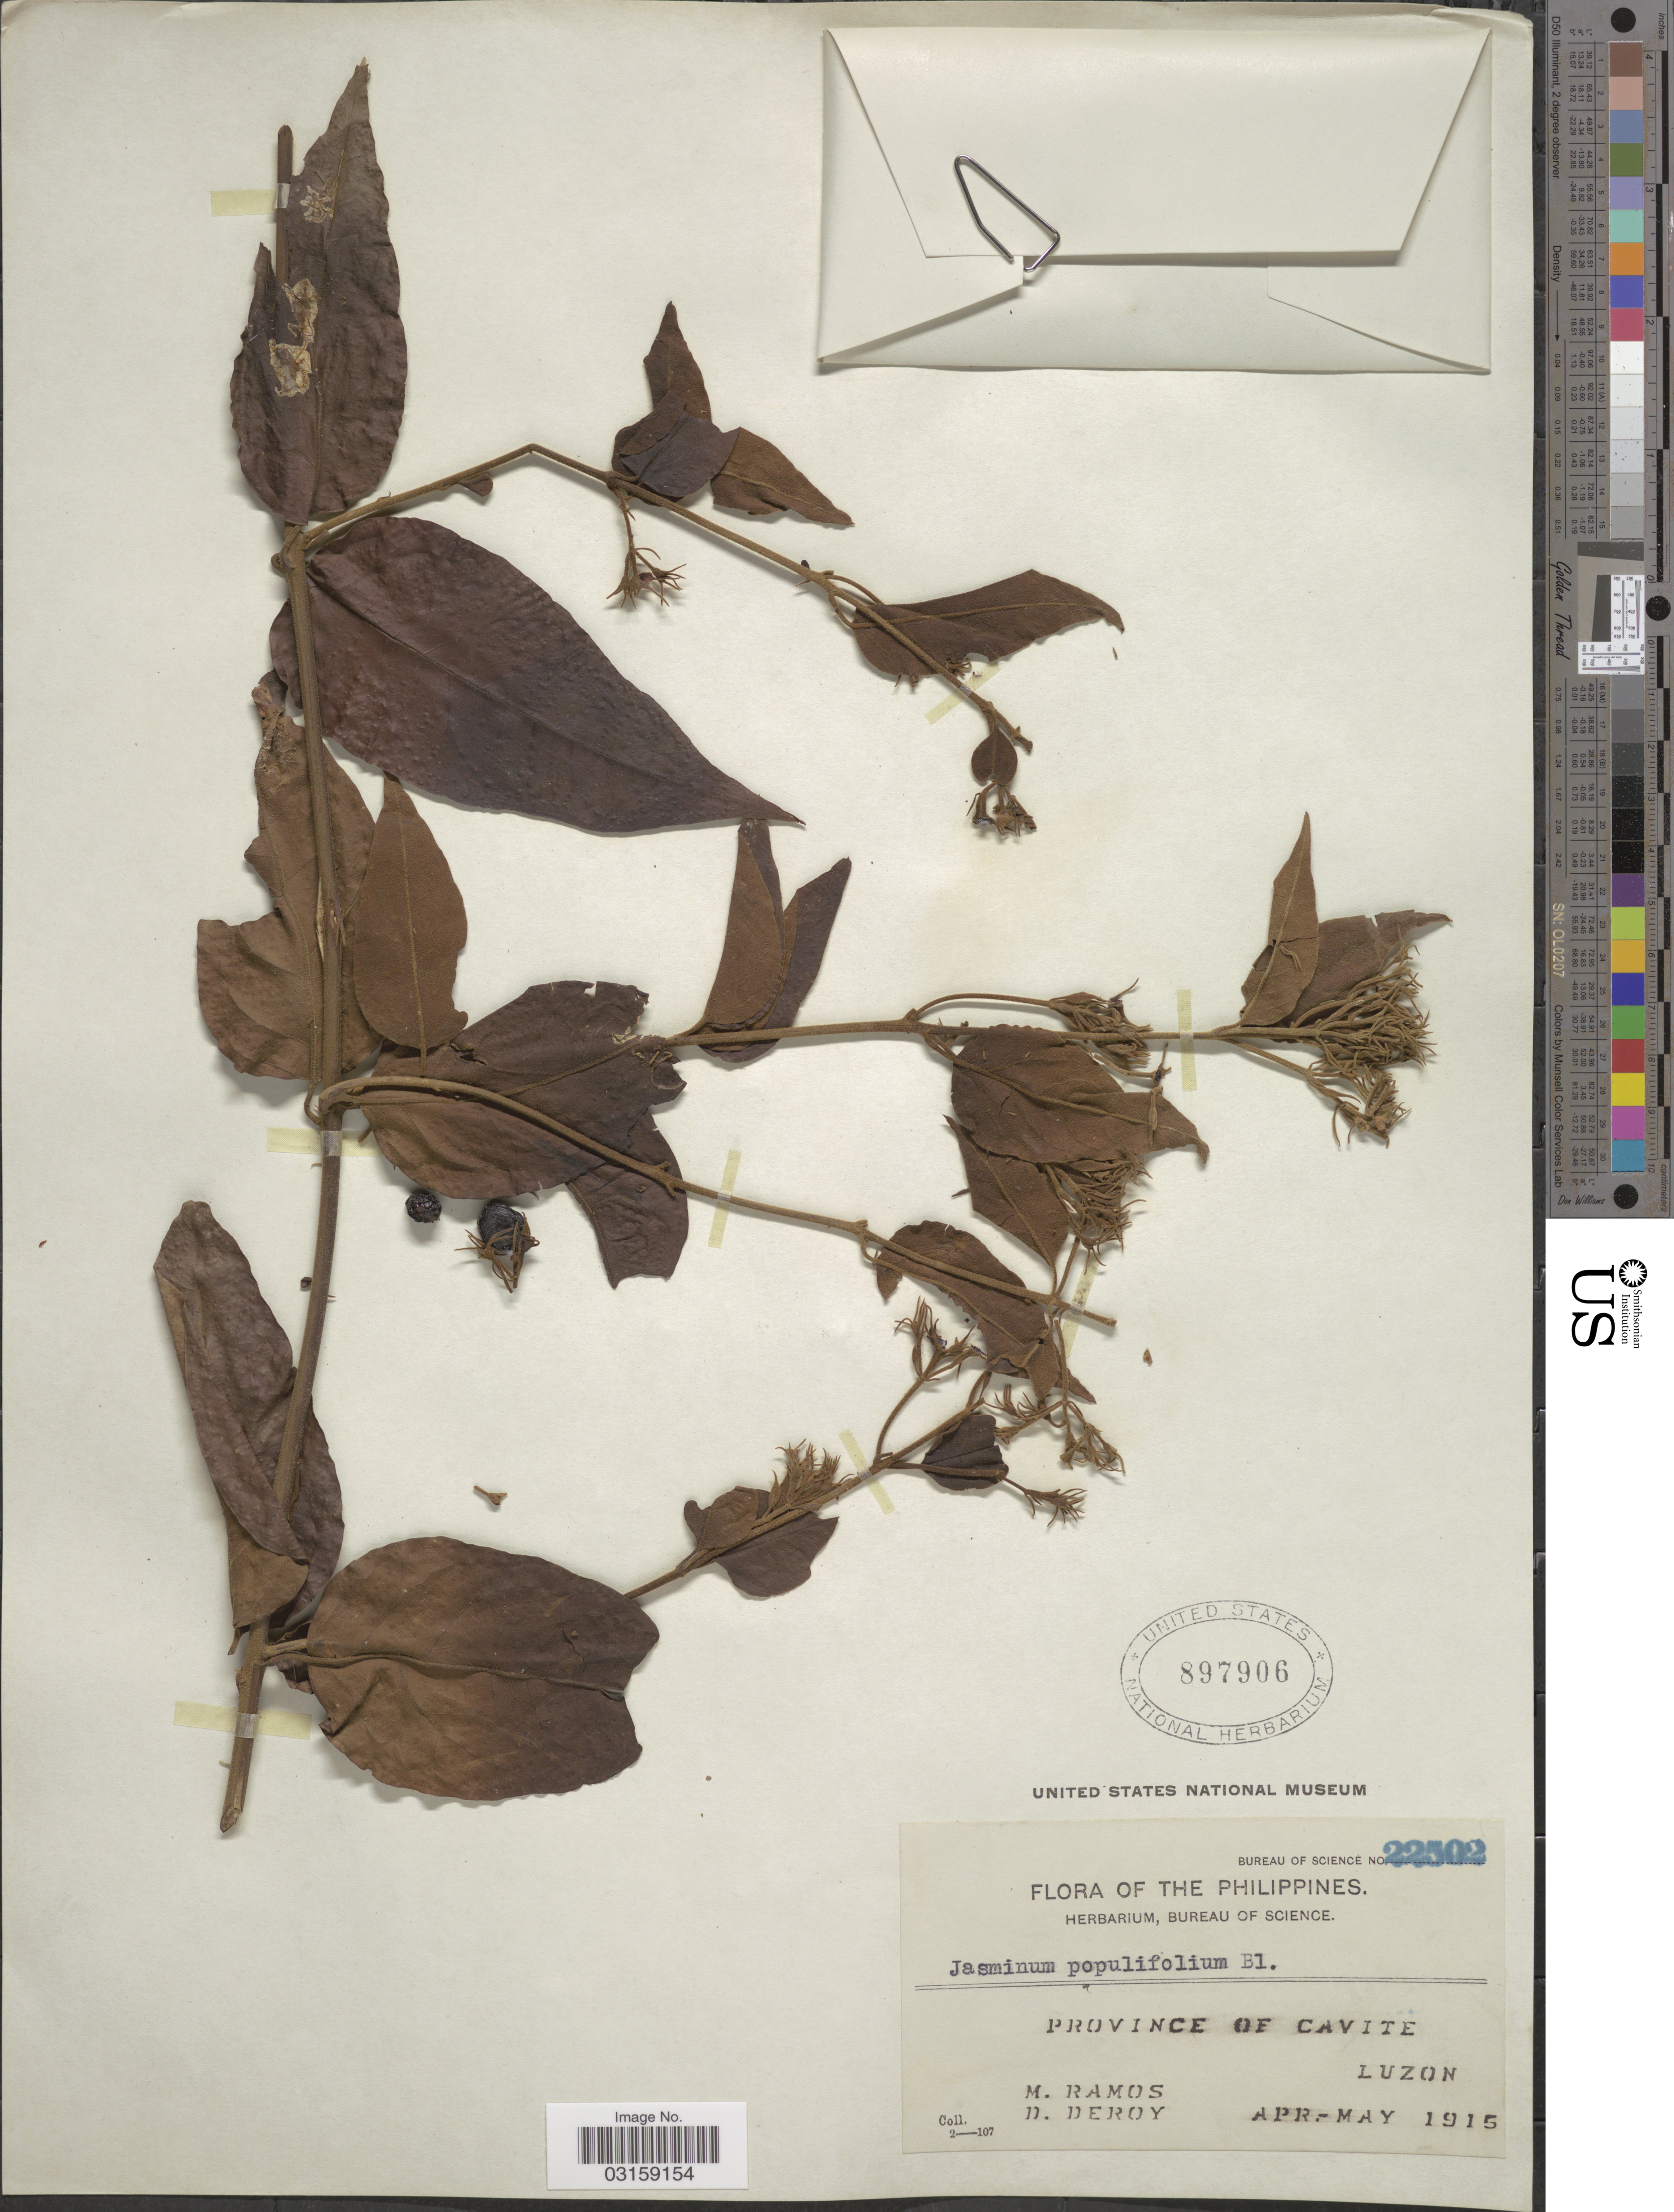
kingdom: Plantae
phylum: Tracheophyta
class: Magnoliopsida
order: Lamiales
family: Oleaceae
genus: Jasminum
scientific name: Jasminum populifolium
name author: Blume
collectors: M. Ramos & D. Deroy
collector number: Bureau of Science 22502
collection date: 1915-04/1915-05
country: Philippines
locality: Province of Cavite. Luzon.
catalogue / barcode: US 897906